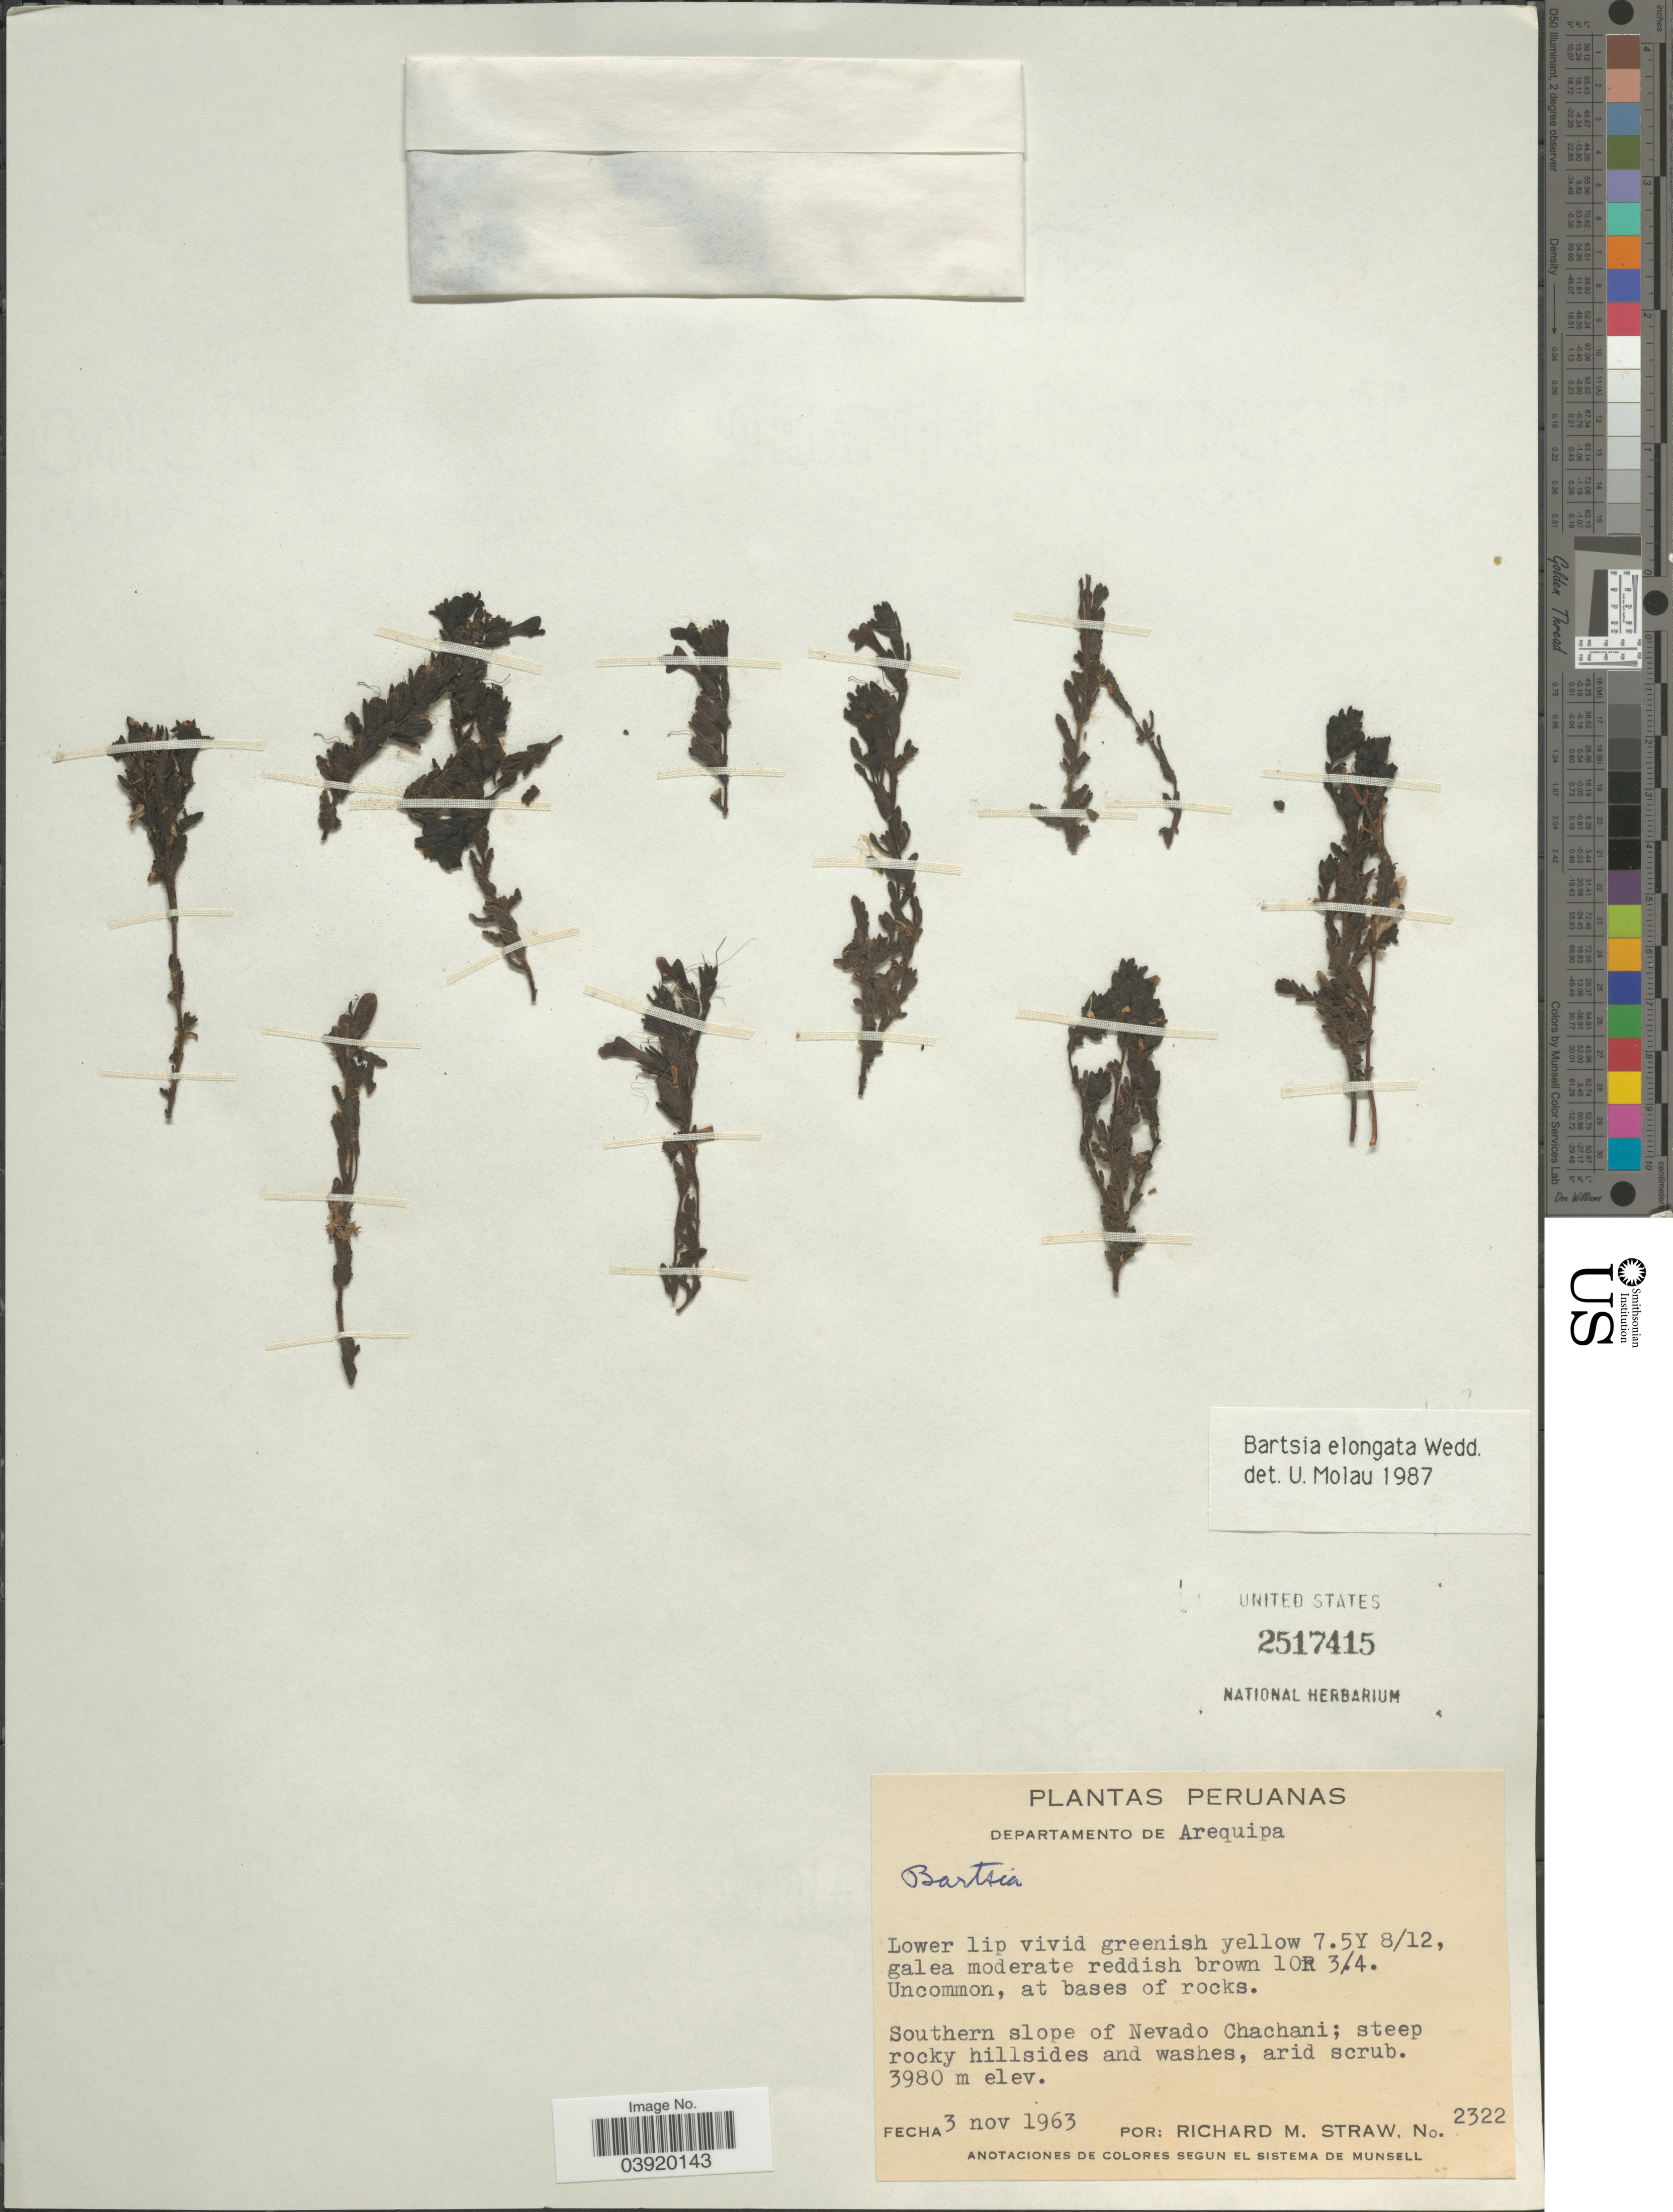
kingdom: Plantae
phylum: Tracheophyta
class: Magnoliopsida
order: Lamiales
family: Orobanchaceae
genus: Bartsia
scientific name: Bartsia elongata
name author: Wedd.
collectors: R. M. Straw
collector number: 2322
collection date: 1963-11-03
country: Peru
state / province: Arequipa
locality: Departamento de Arequipa. Southern slope of Nevado Chachani.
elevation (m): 3980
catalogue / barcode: US 2517415